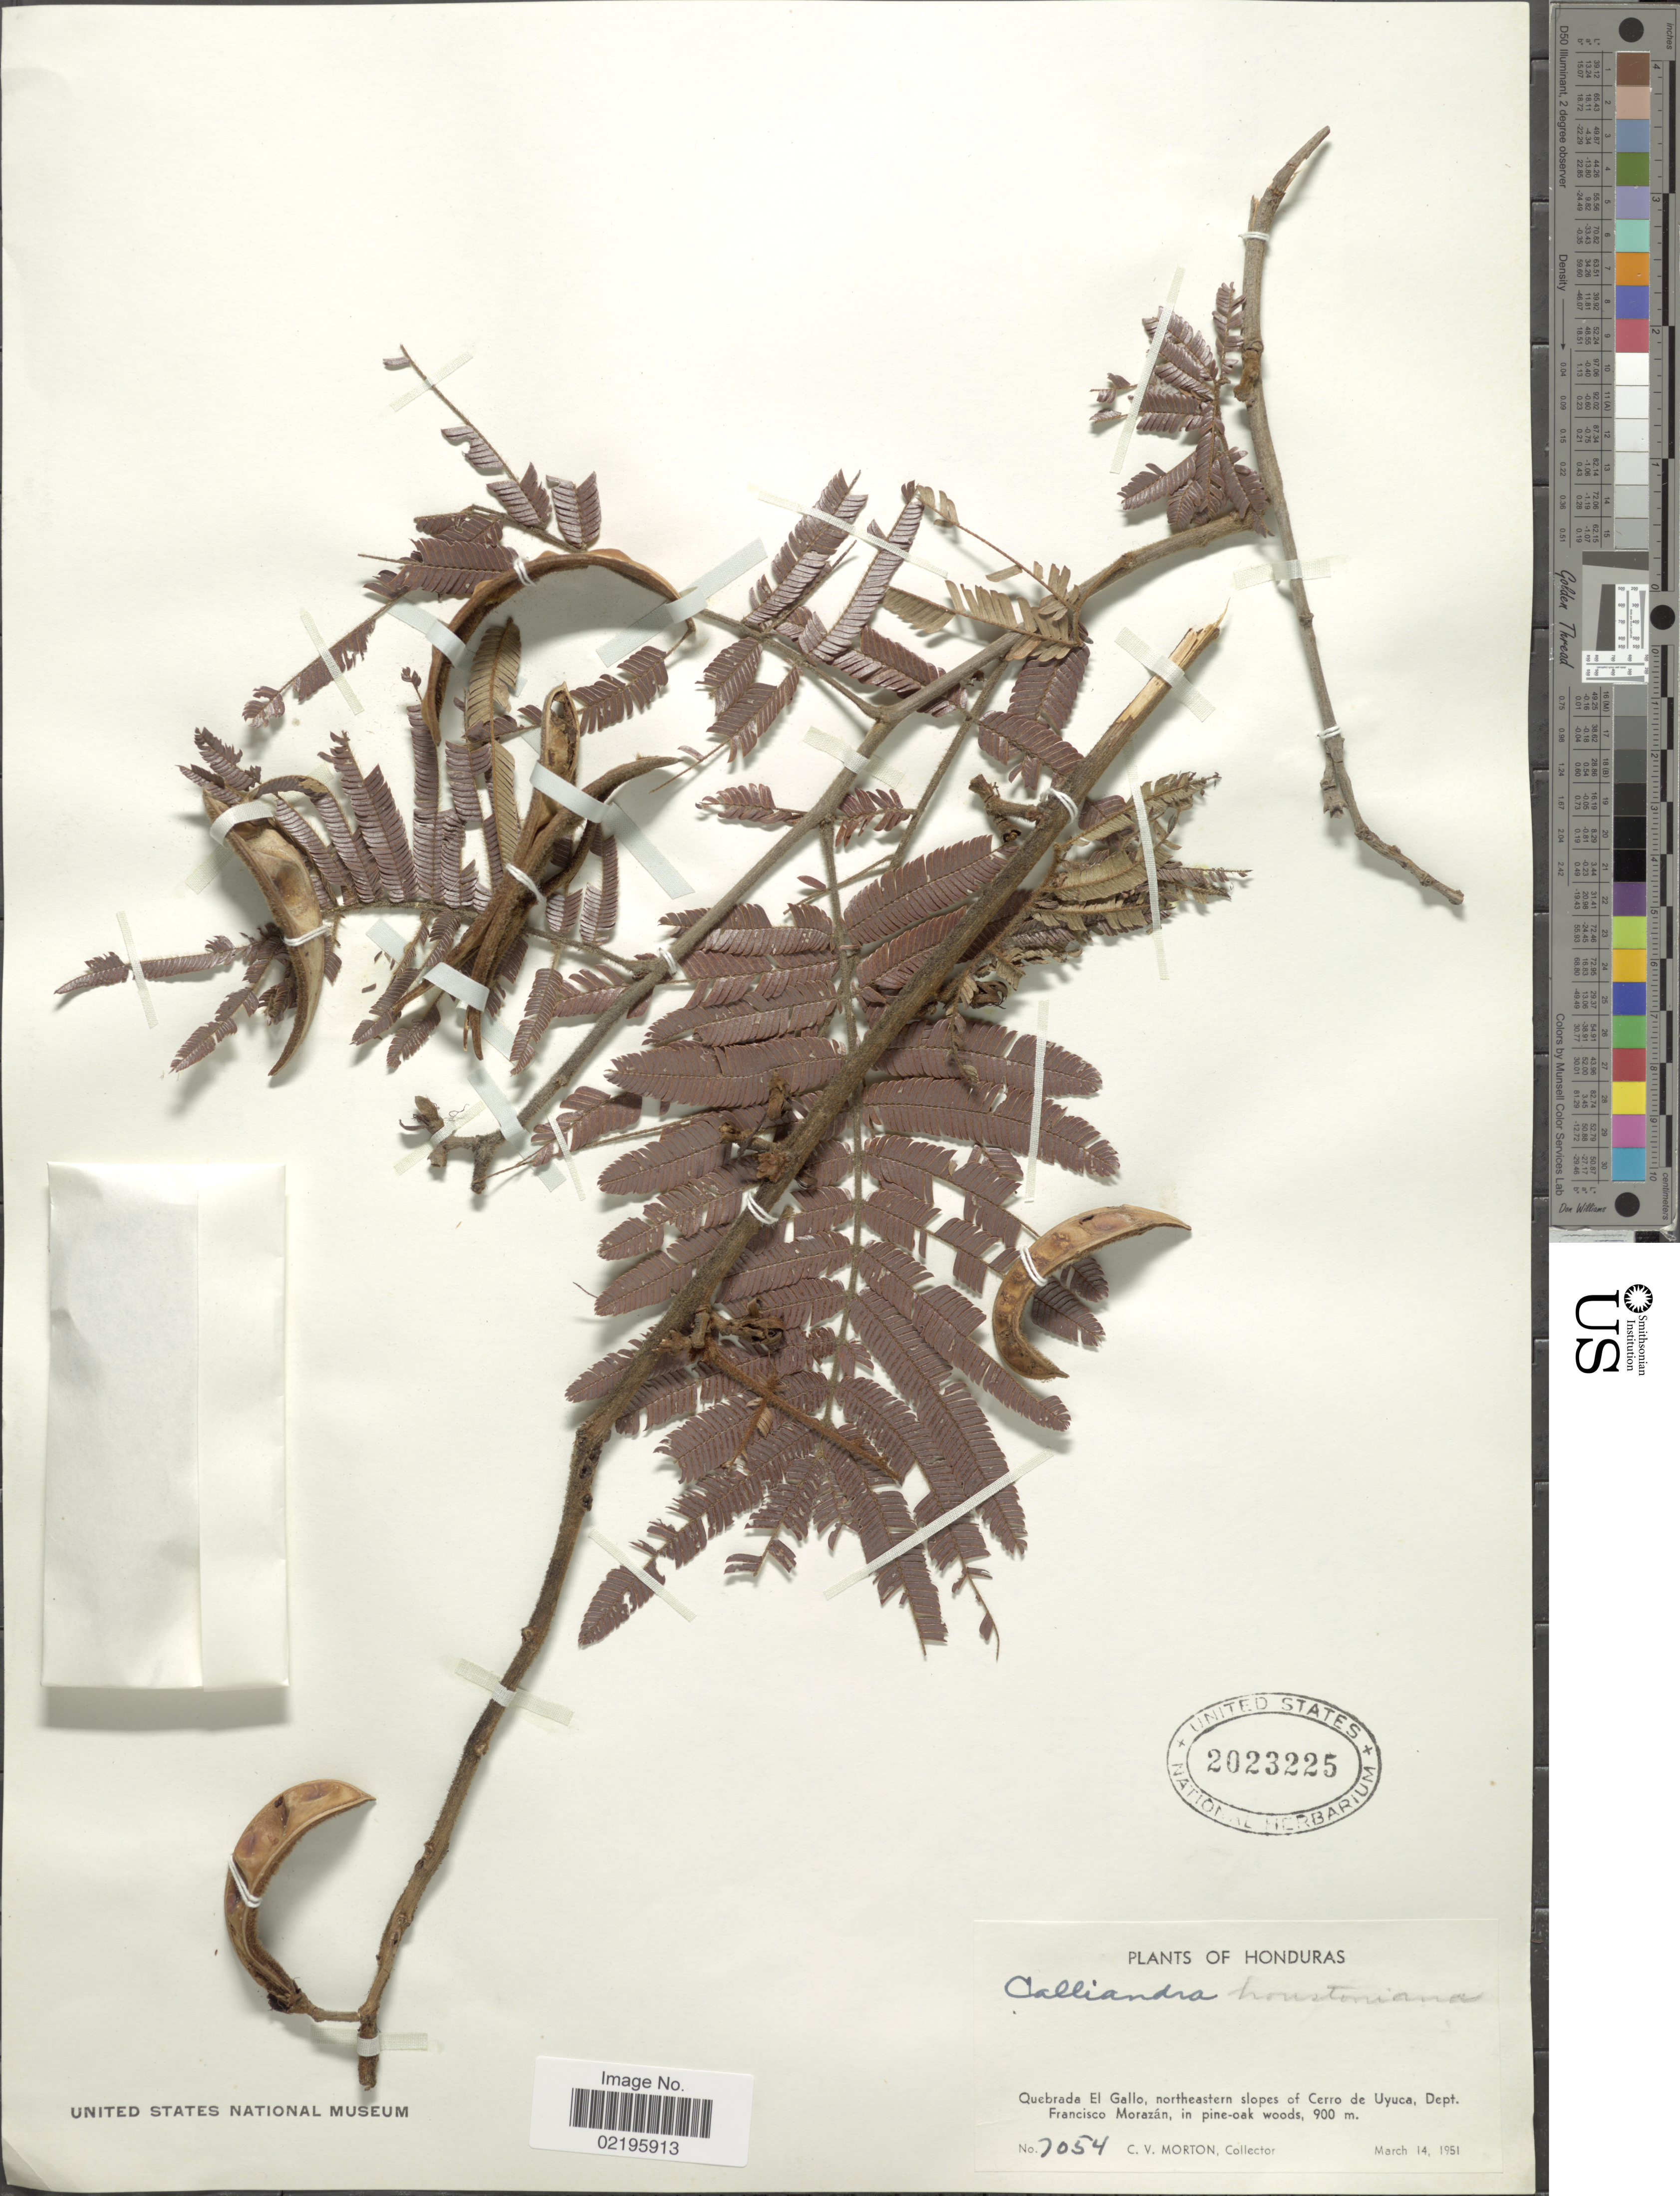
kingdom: Plantae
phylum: Tracheophyta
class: Magnoliopsida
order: Fabales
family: Fabaceae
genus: Calliandra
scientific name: Calliandra houstoniana var. houstoniana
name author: (Mill.) Standl.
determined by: Strong, Mark T., (BOT), Smithsonian Institution - National Museum of Natural History (UNITED STATES)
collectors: C. V. Morton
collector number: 7054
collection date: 1951-03-14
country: Honduras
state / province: Fco. Morazán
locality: Quebrada El Gallo, northeastern slopes of Cerro de Uyuca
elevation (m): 900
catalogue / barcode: US 2023225